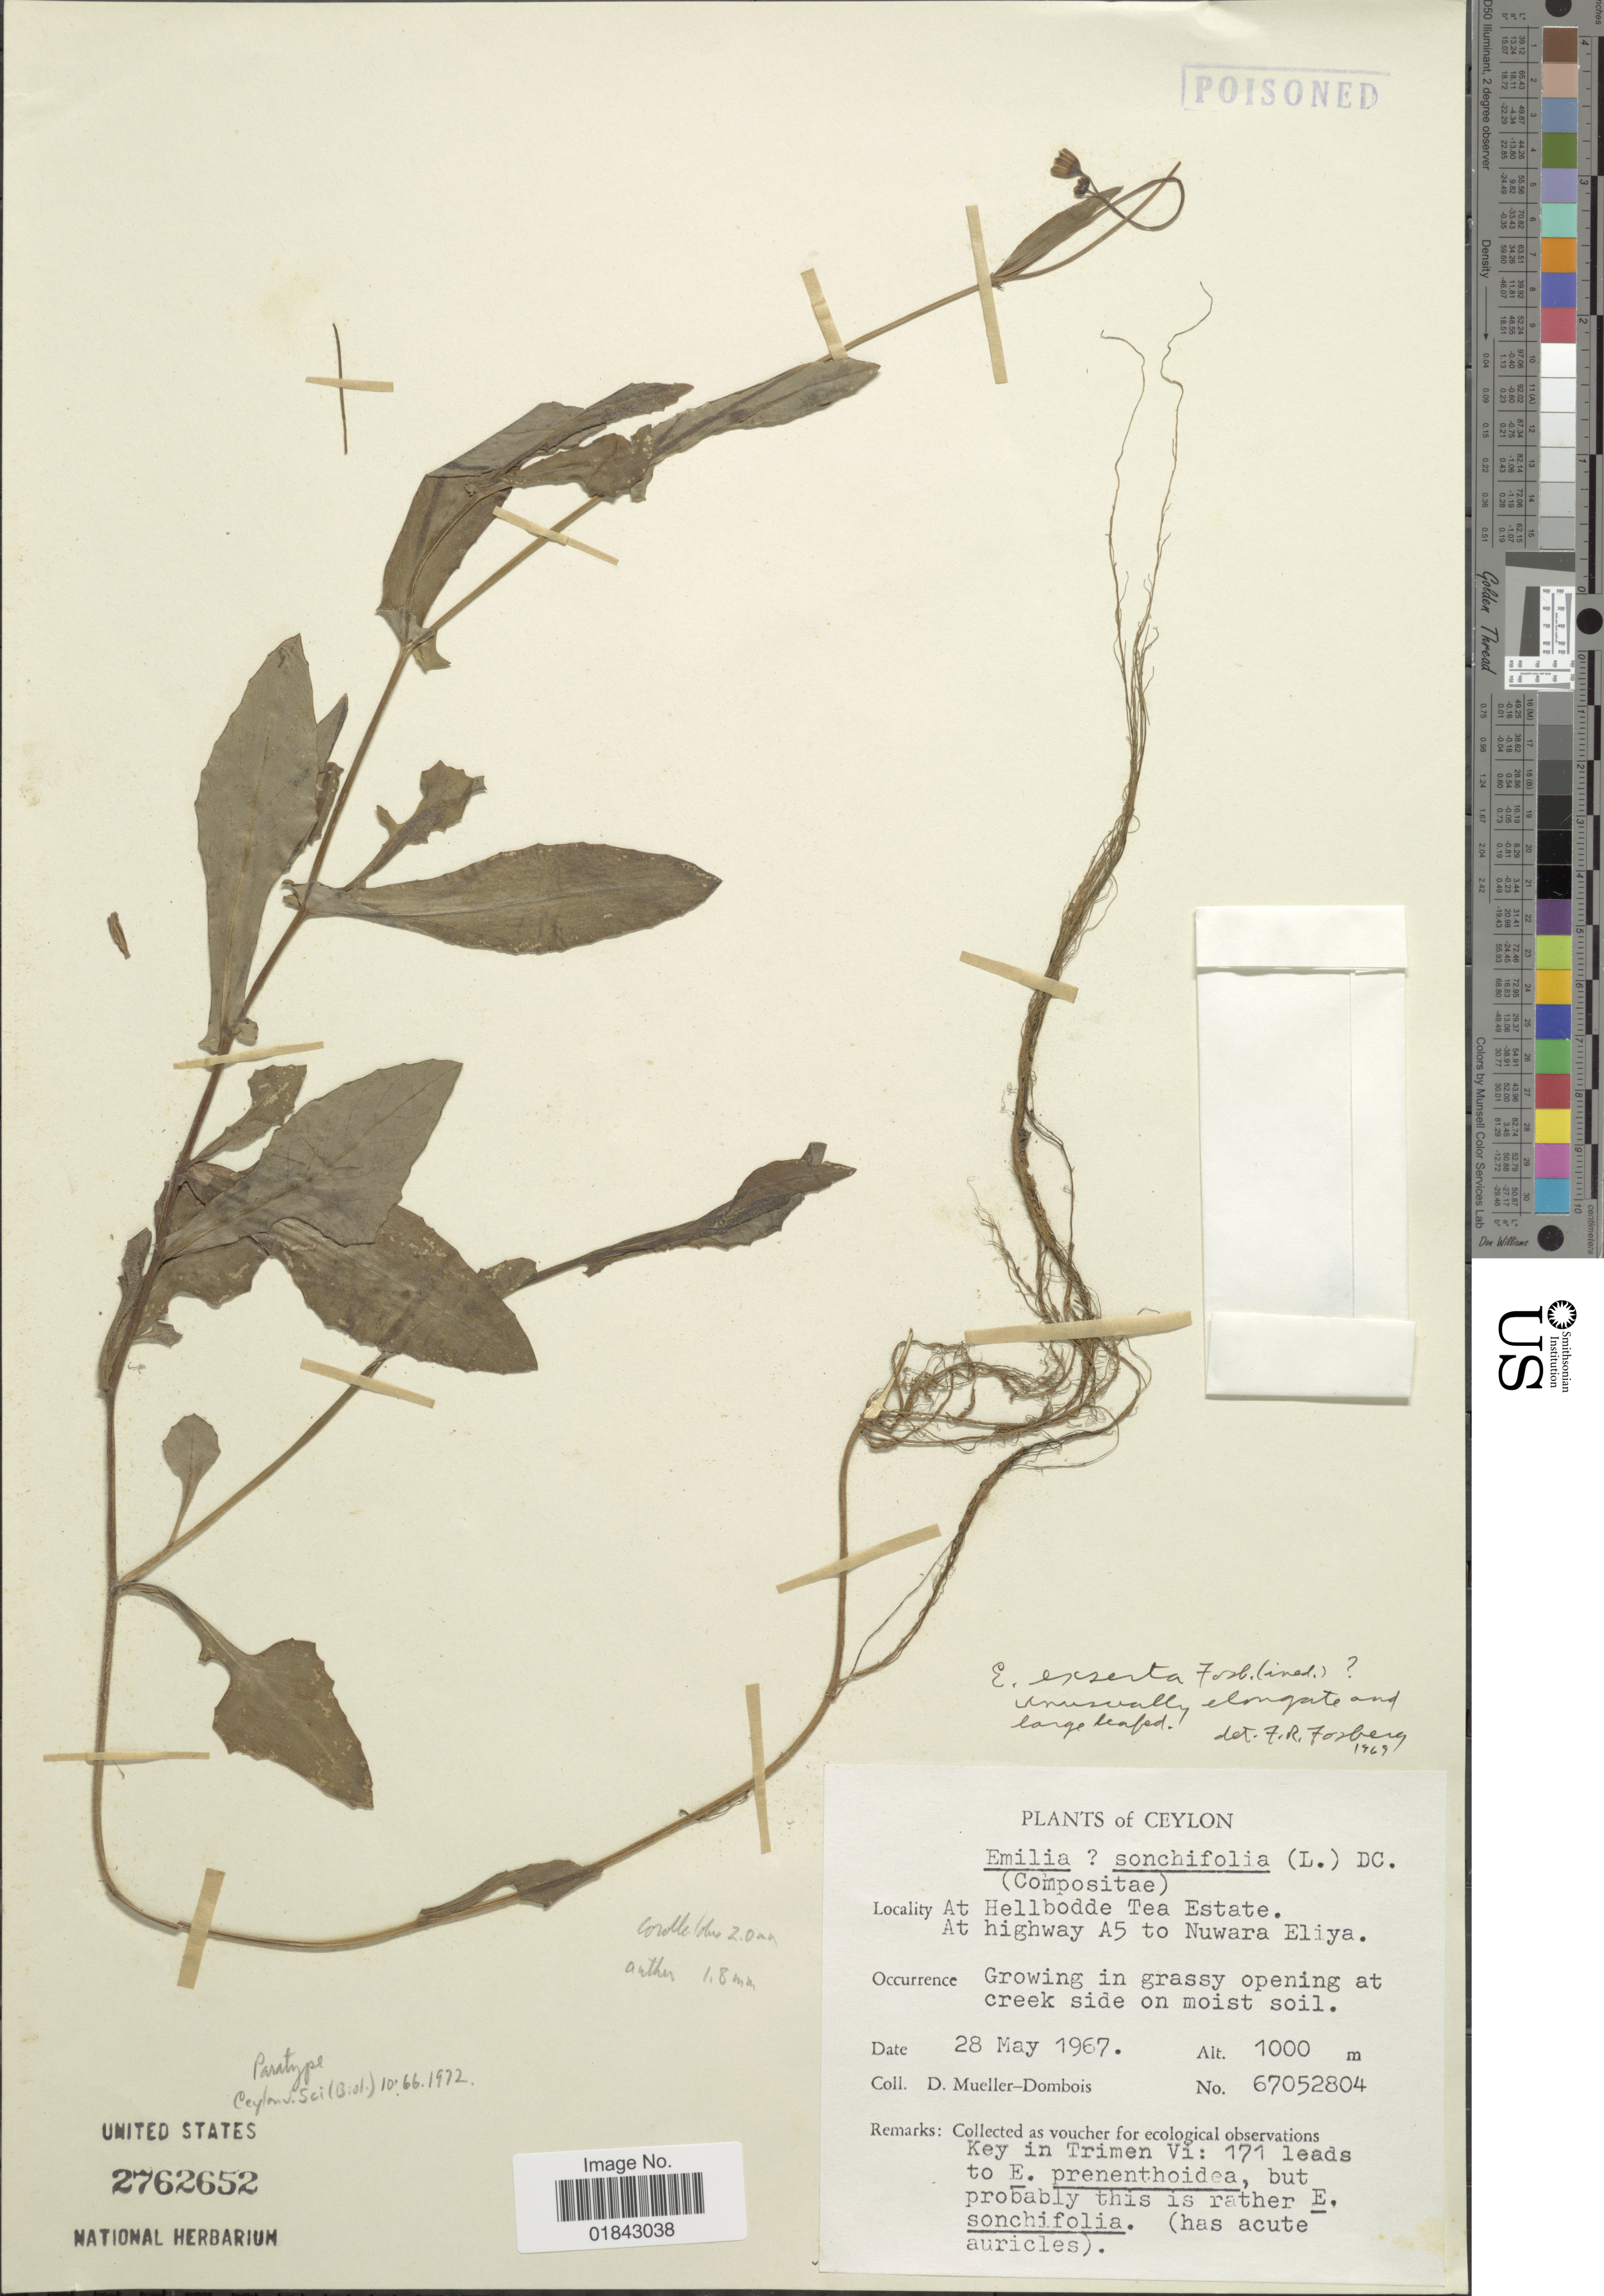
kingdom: Plantae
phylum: Tracheophyta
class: Magnoliopsida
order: Asterales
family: Asteraceae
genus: Emilia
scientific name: Emilia exserta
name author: Fosberg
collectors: D. Mueller-Dombois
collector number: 67052804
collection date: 1967-05-28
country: Sri Lanka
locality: Ceylon, at Hellbodde Tea Estate, at highway A5 to Nuwara Eliya, growing in grassy opening at creek side on moist soil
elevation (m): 1000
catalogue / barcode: US 2762652